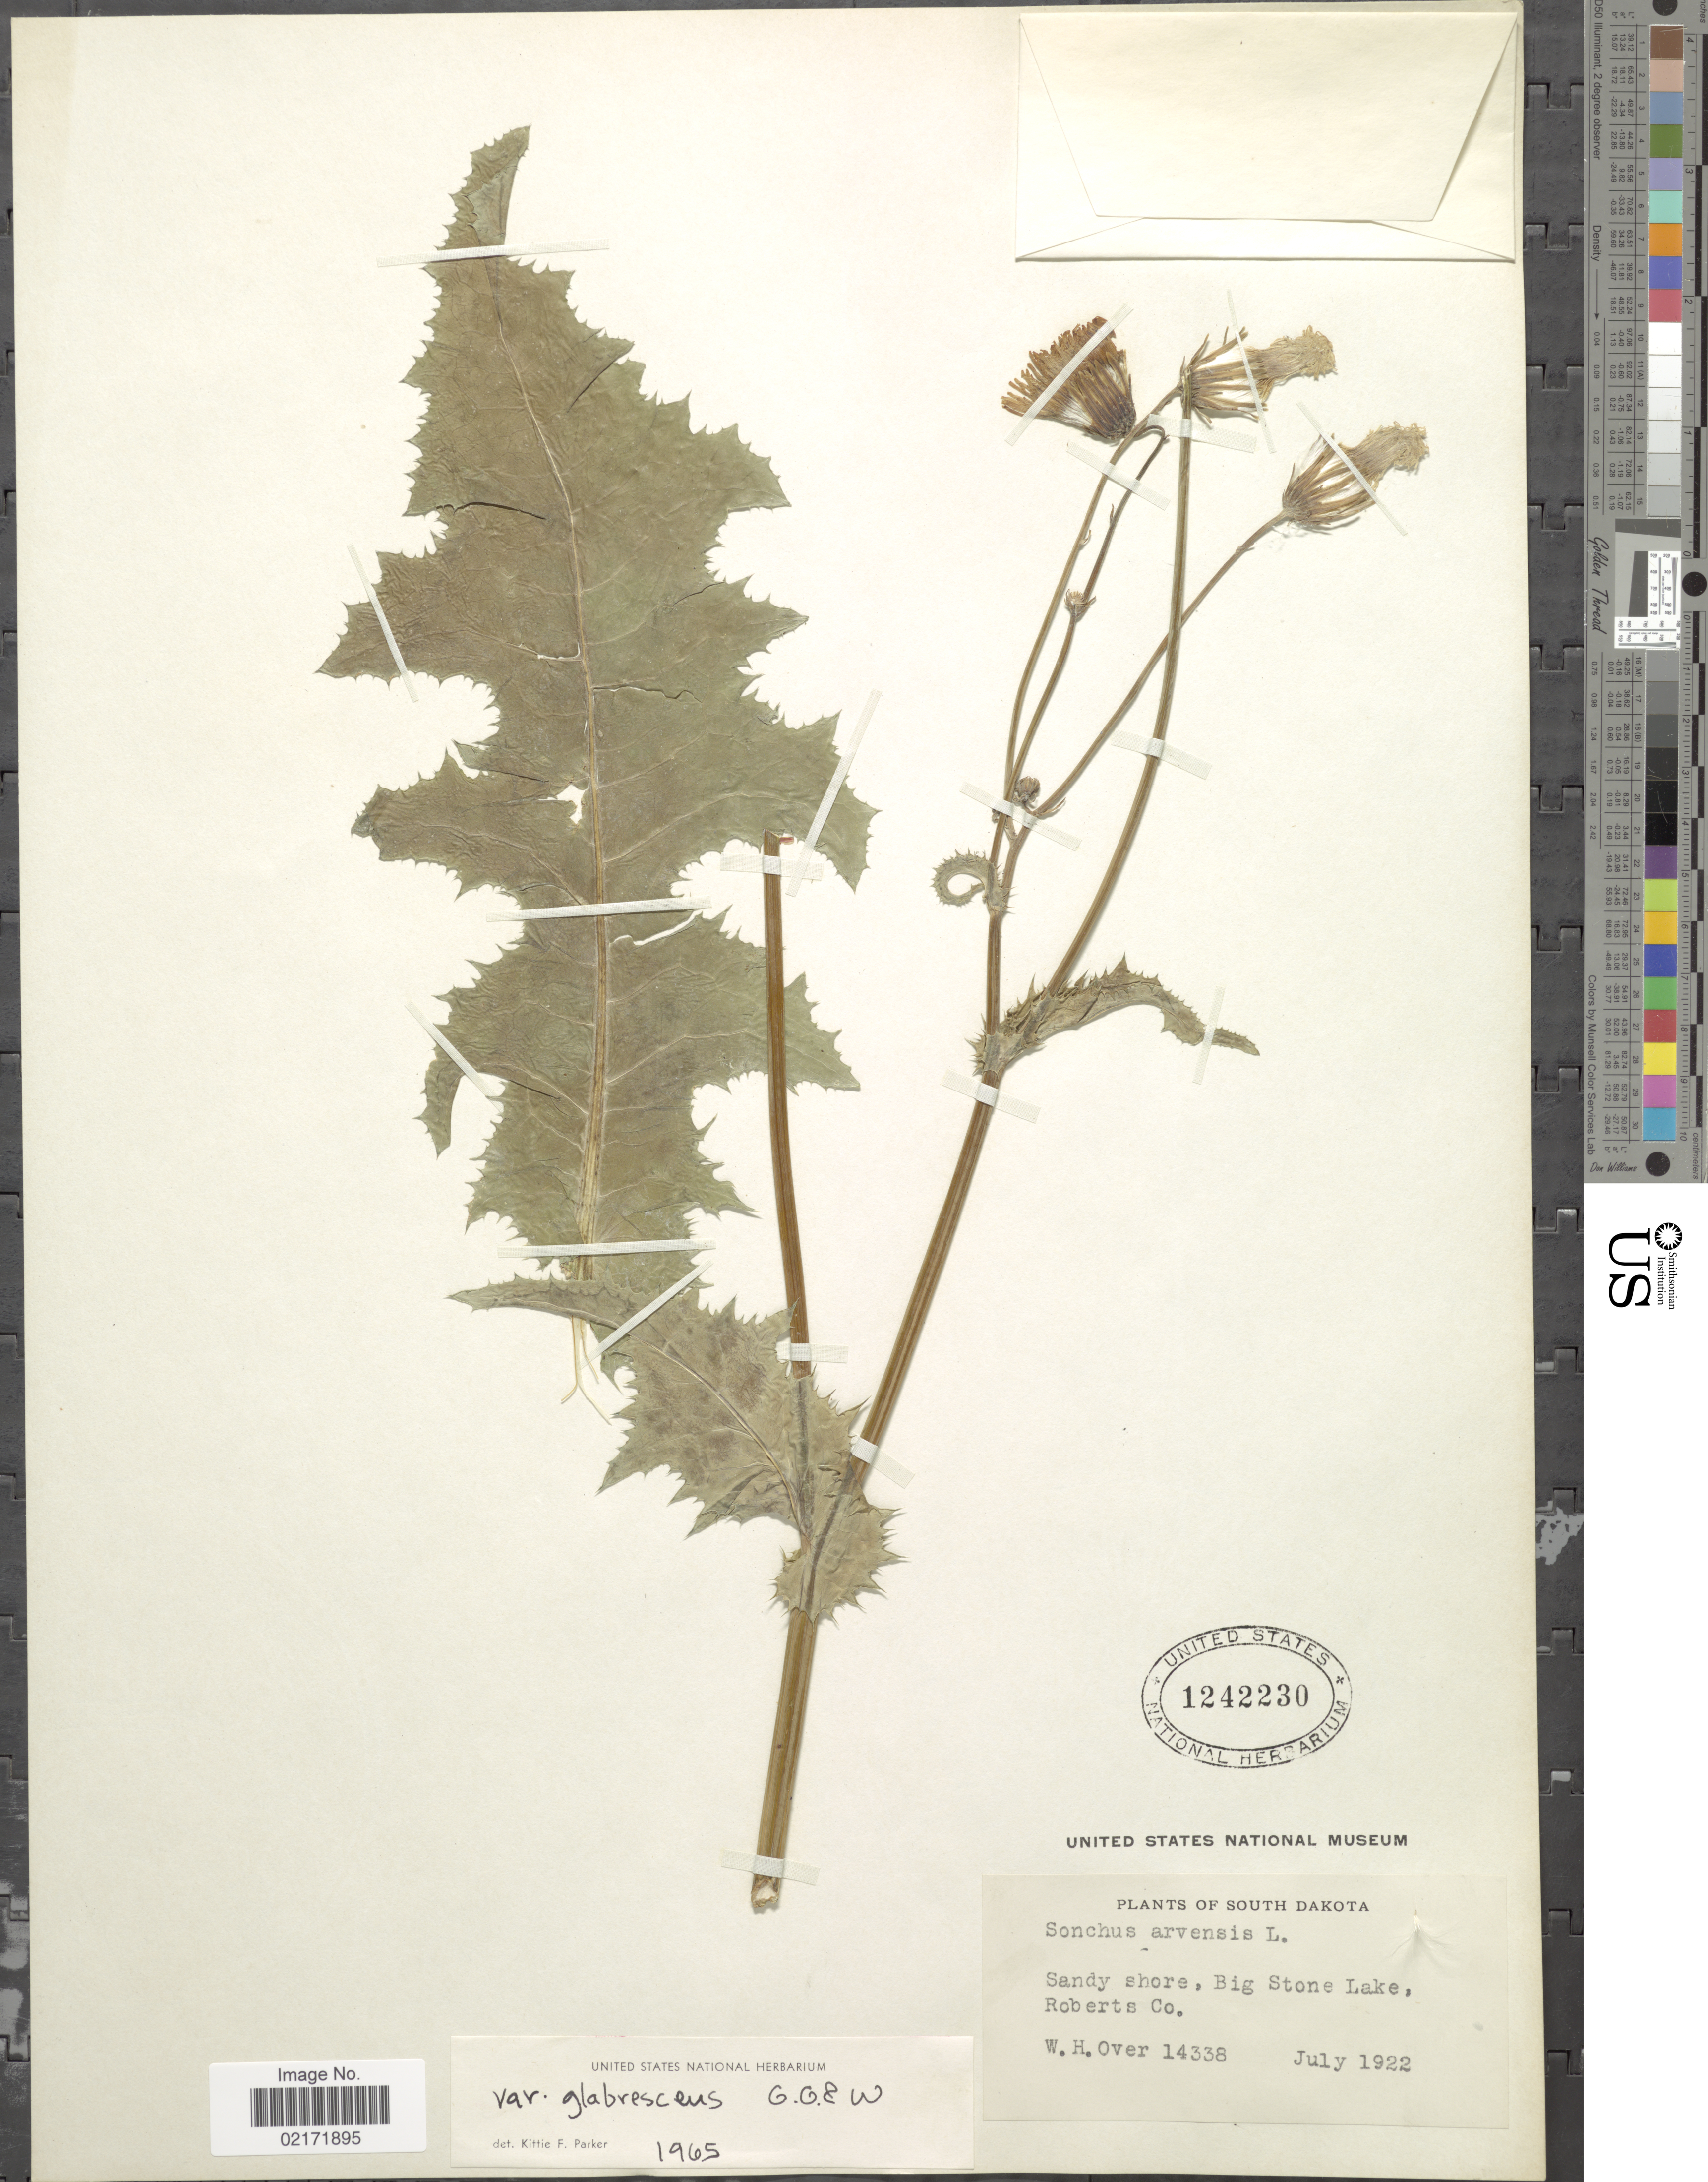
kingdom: Plantae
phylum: Tracheophyta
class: Magnoliopsida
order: Asterales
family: Asteraceae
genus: Sonchus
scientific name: Sonchus arvensis subsp. uliginosus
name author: (M. Bieb.) Nyman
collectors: W. Over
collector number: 14338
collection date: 1922-07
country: United States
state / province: South Dakota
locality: Sandy shore, Big Stone Lake, Roberts Co.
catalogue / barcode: US 1242230